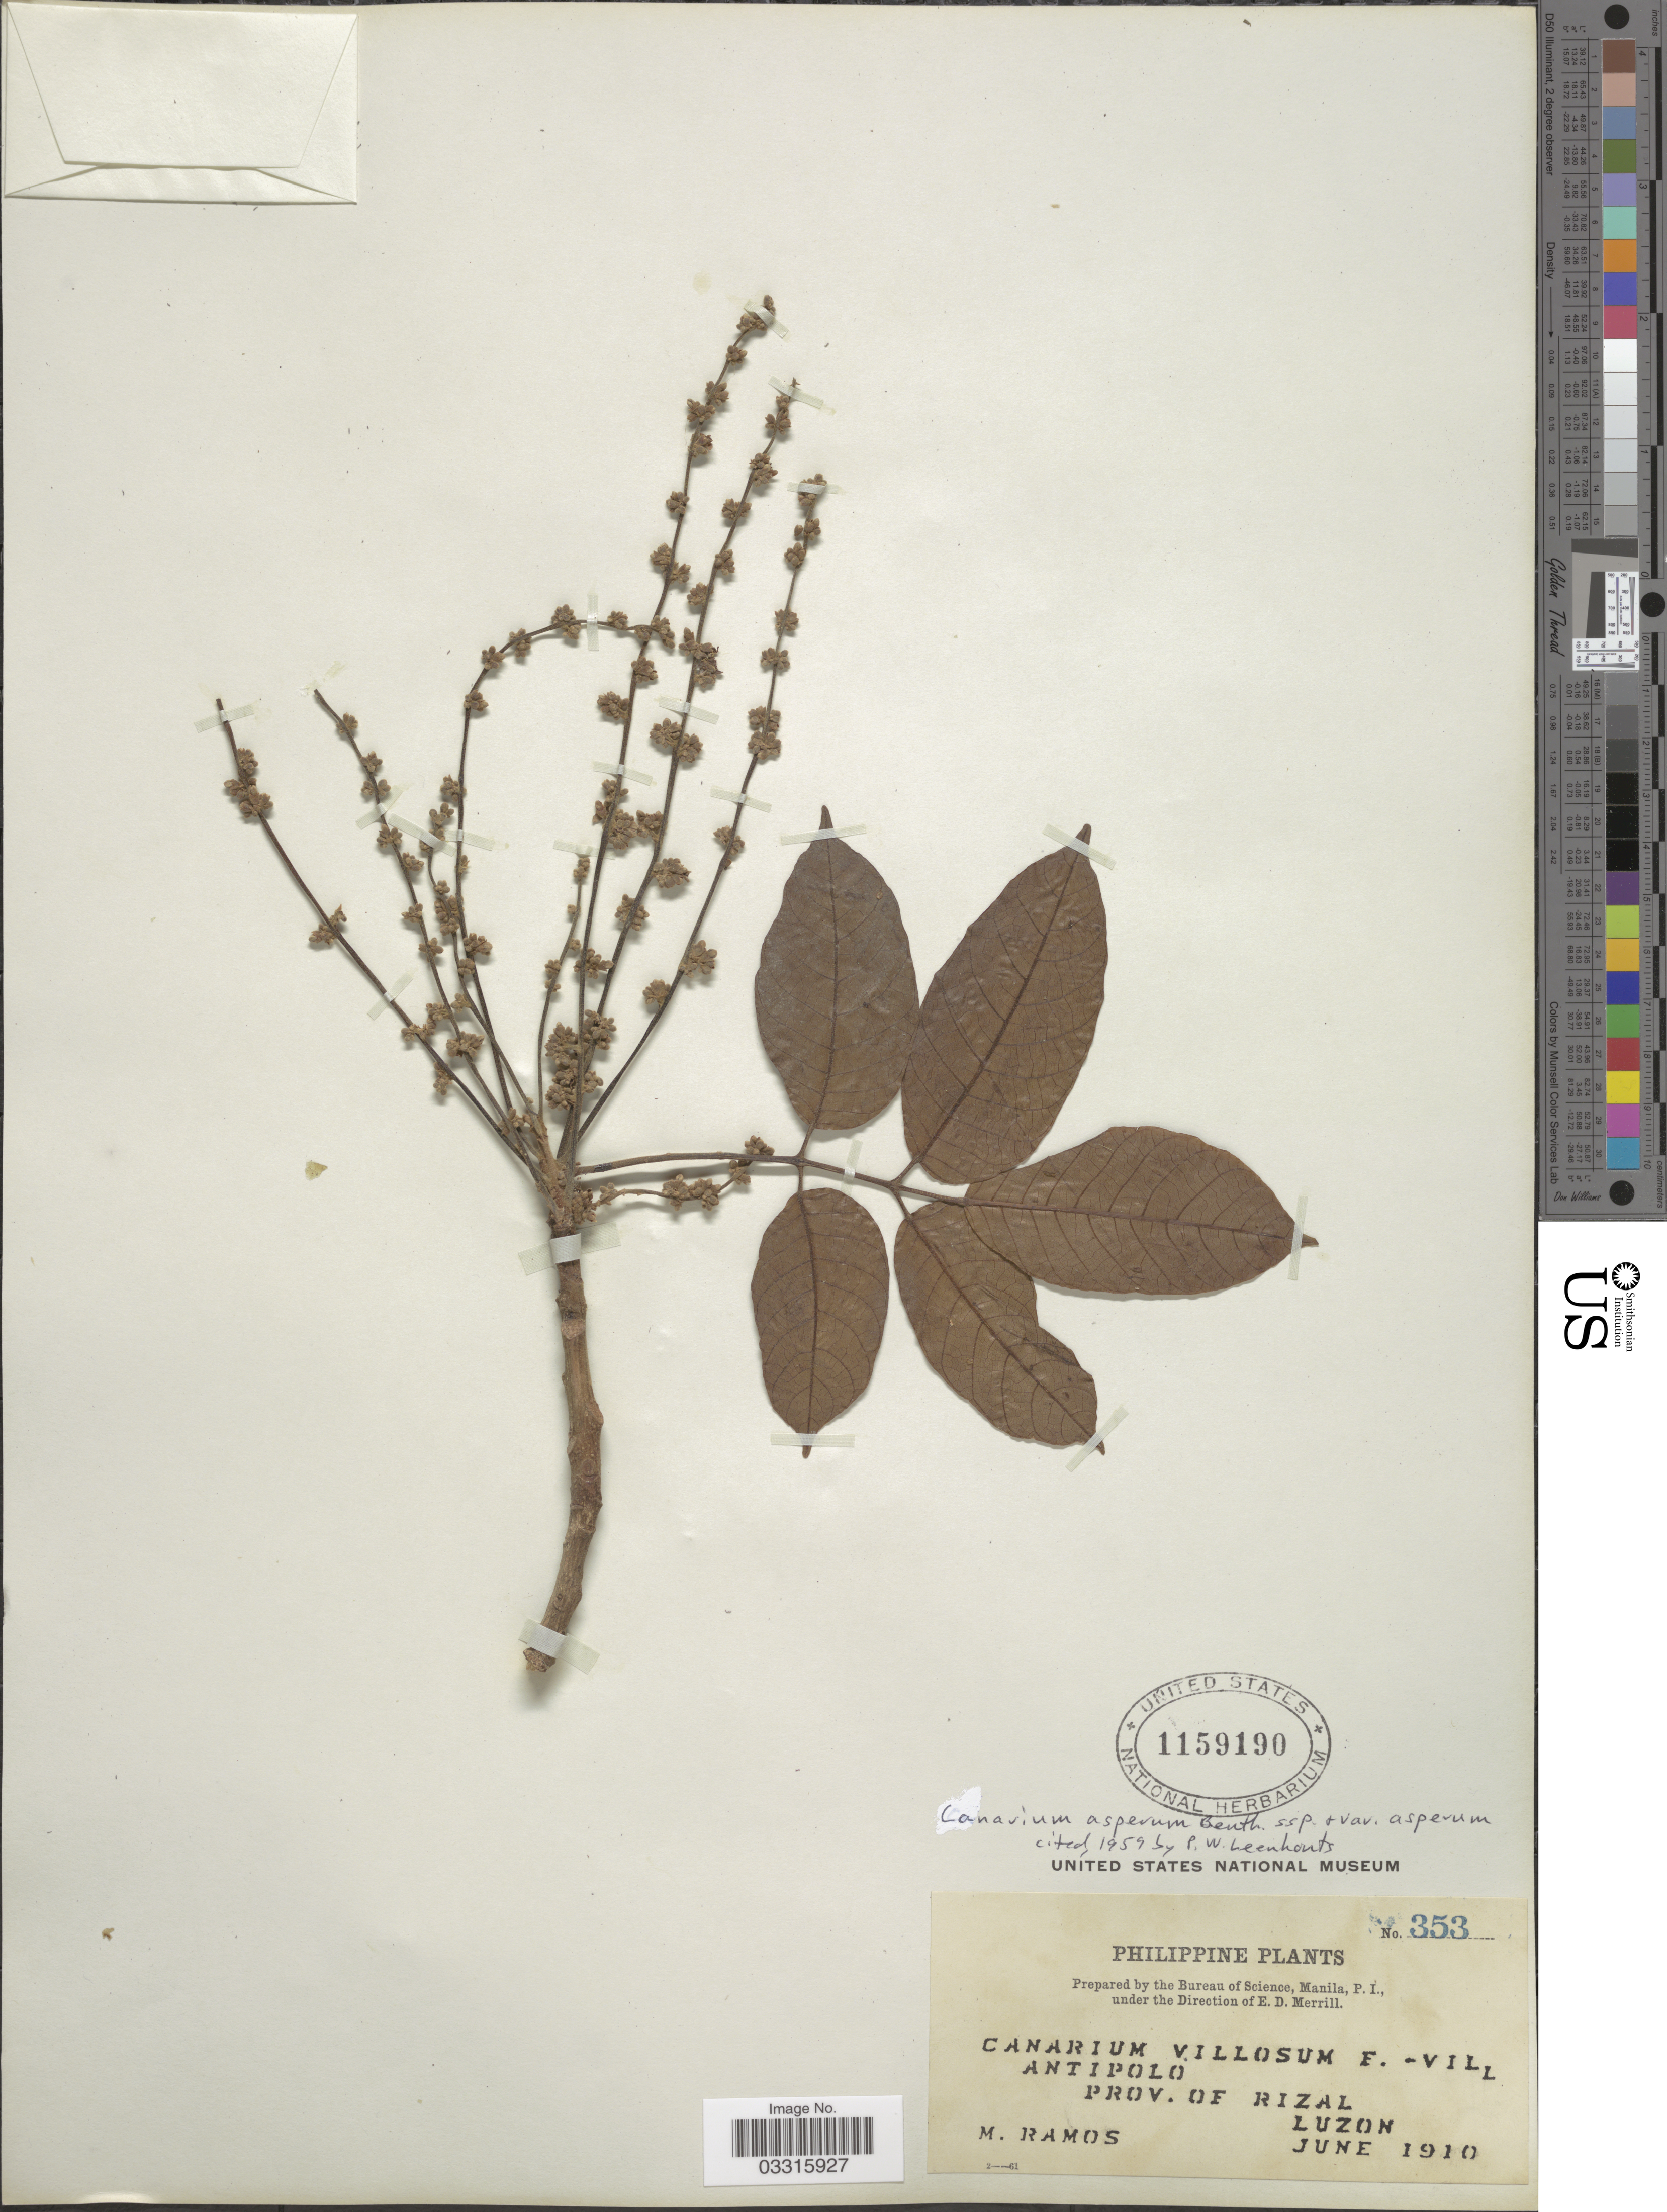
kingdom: Plantae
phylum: Tracheophyta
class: Magnoliopsida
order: Sapindales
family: Burseraceae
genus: Canarium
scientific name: Canarium asperum subsp. asperum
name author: Benth.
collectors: M. Ramos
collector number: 353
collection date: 1910-06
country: Philippines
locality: Antipolo. Prov. of Rizal, Luzon.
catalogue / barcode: US 1159190